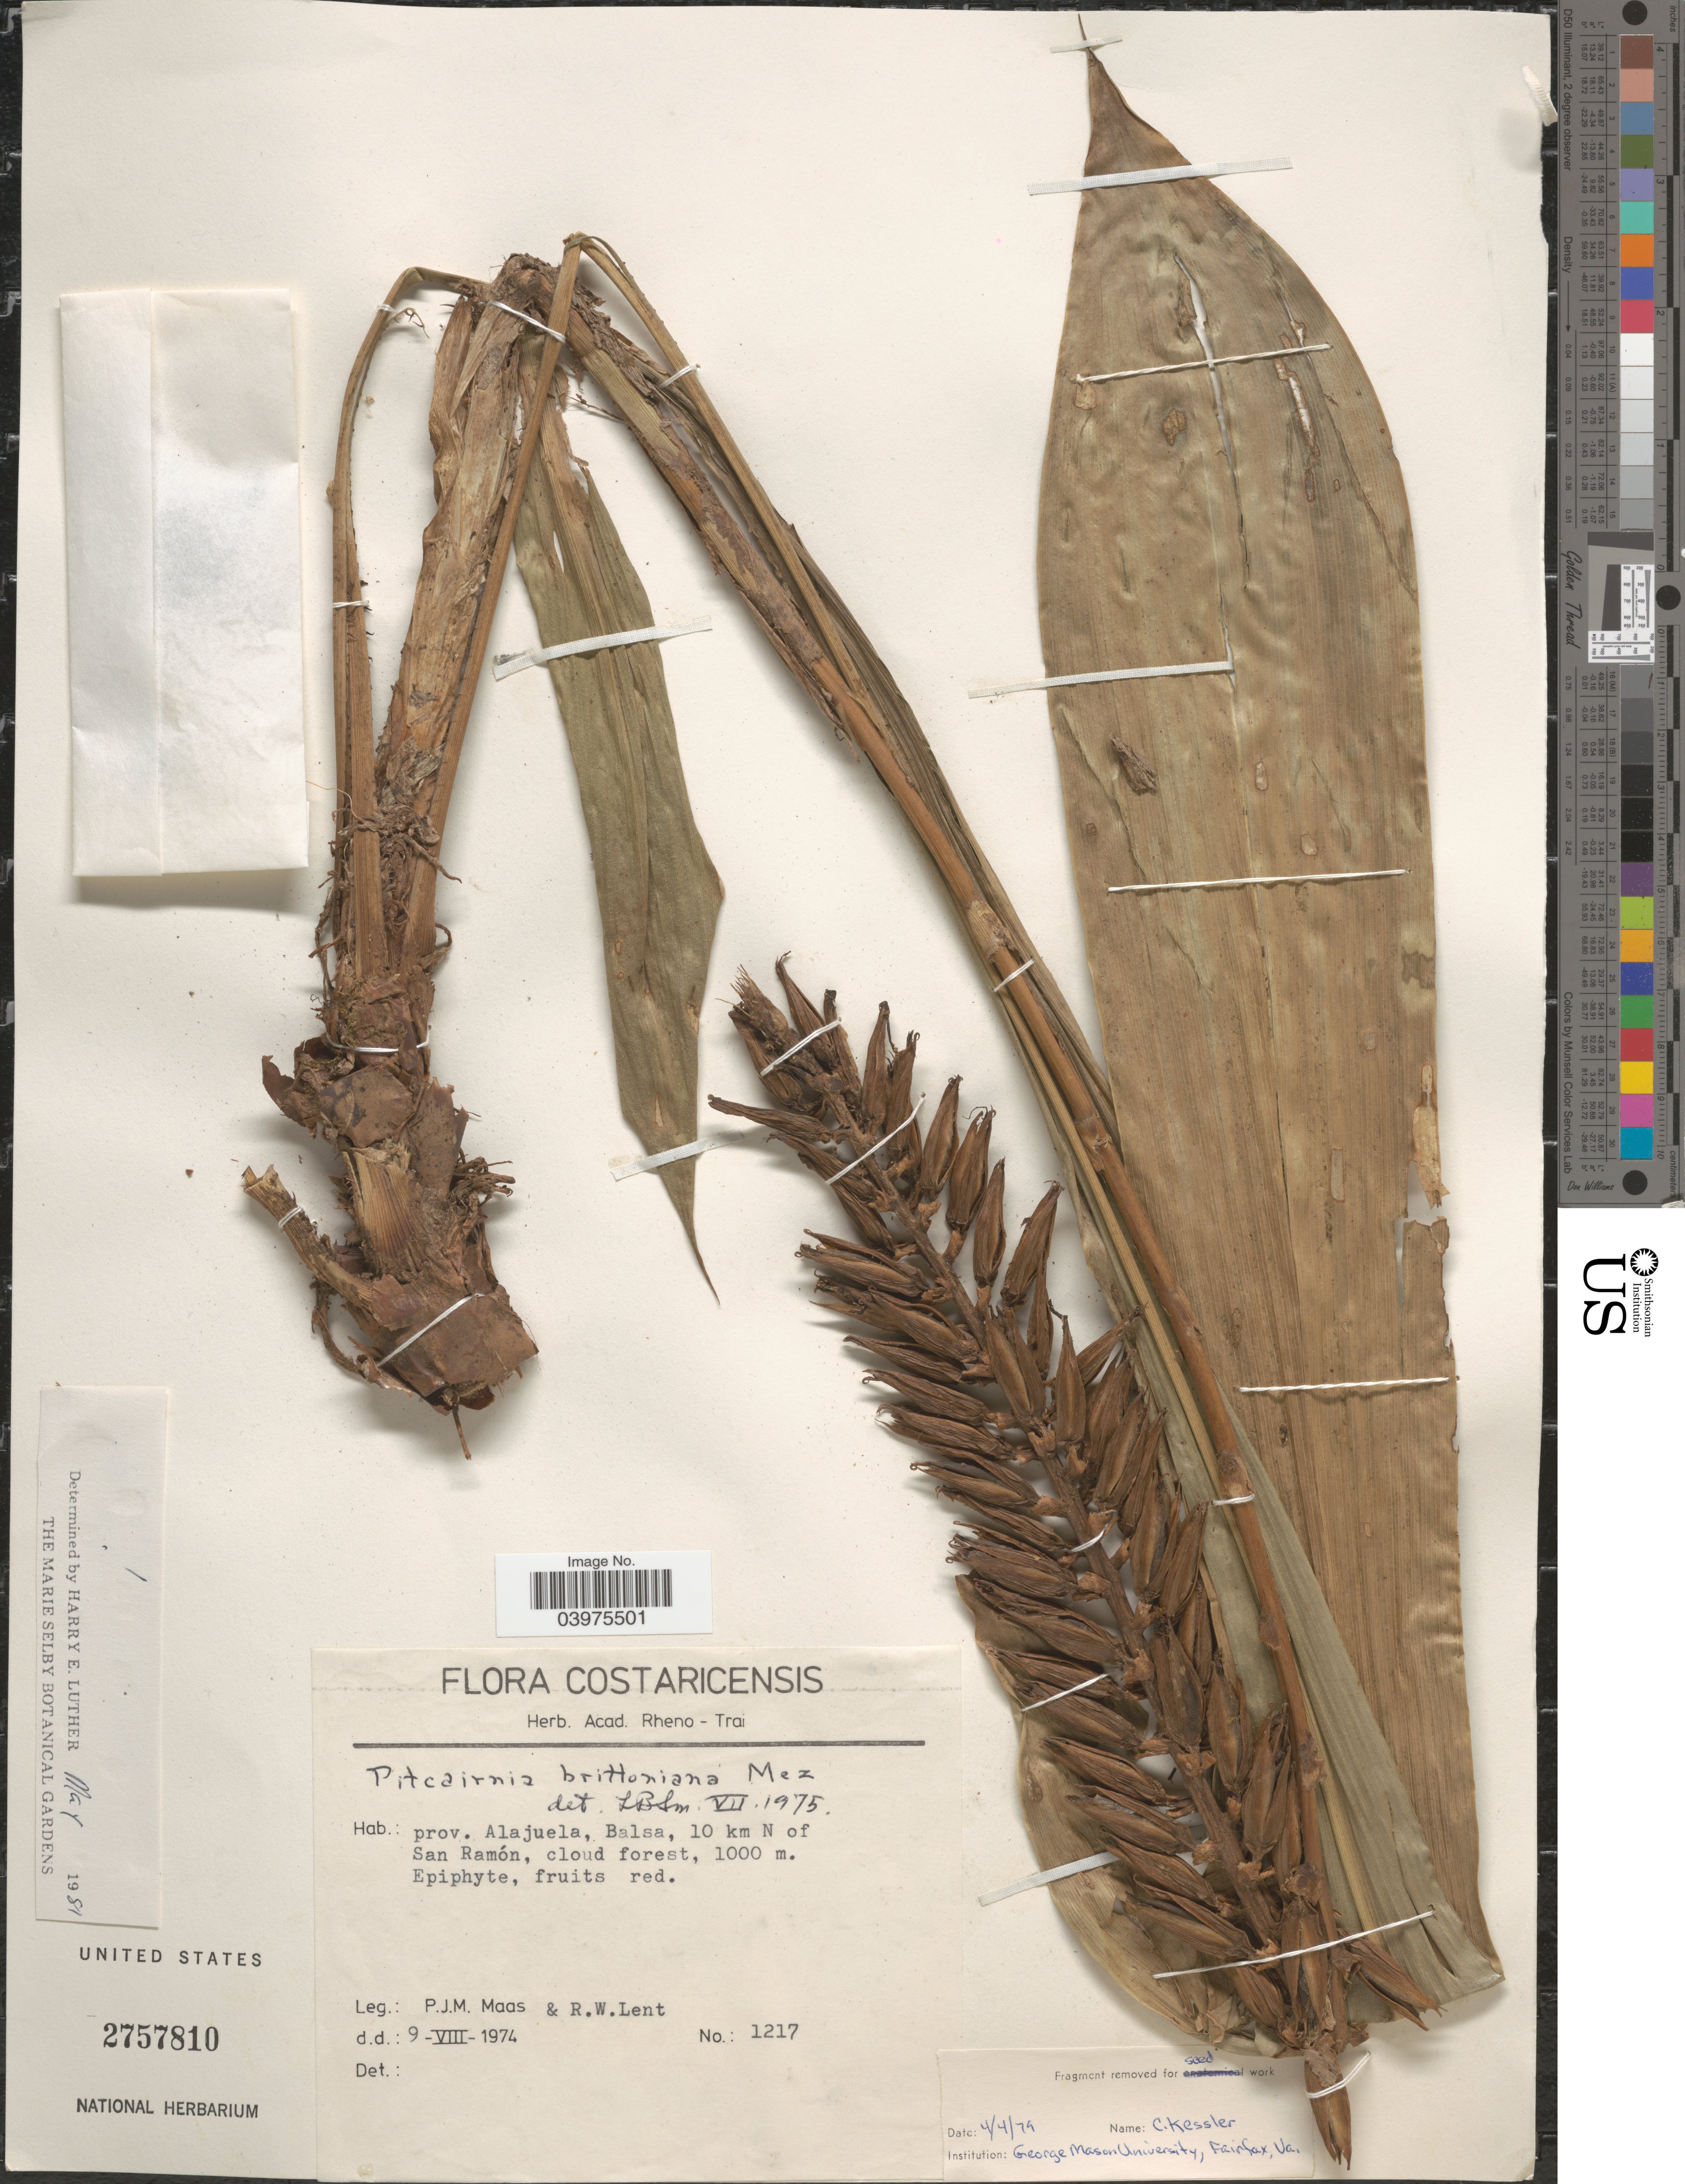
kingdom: Plantae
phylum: Tracheophyta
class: Liliopsida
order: Poales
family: Bromeliaceae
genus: Pitcairnia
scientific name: Pitcairnia brittoniana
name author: Mez in A. DC.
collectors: P. Maas & R. W. Lent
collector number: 1217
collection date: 1974-08-09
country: Costa Rica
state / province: Alajuela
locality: Balsa, 10 km N of San Ramón.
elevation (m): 1000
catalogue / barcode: US 2757810